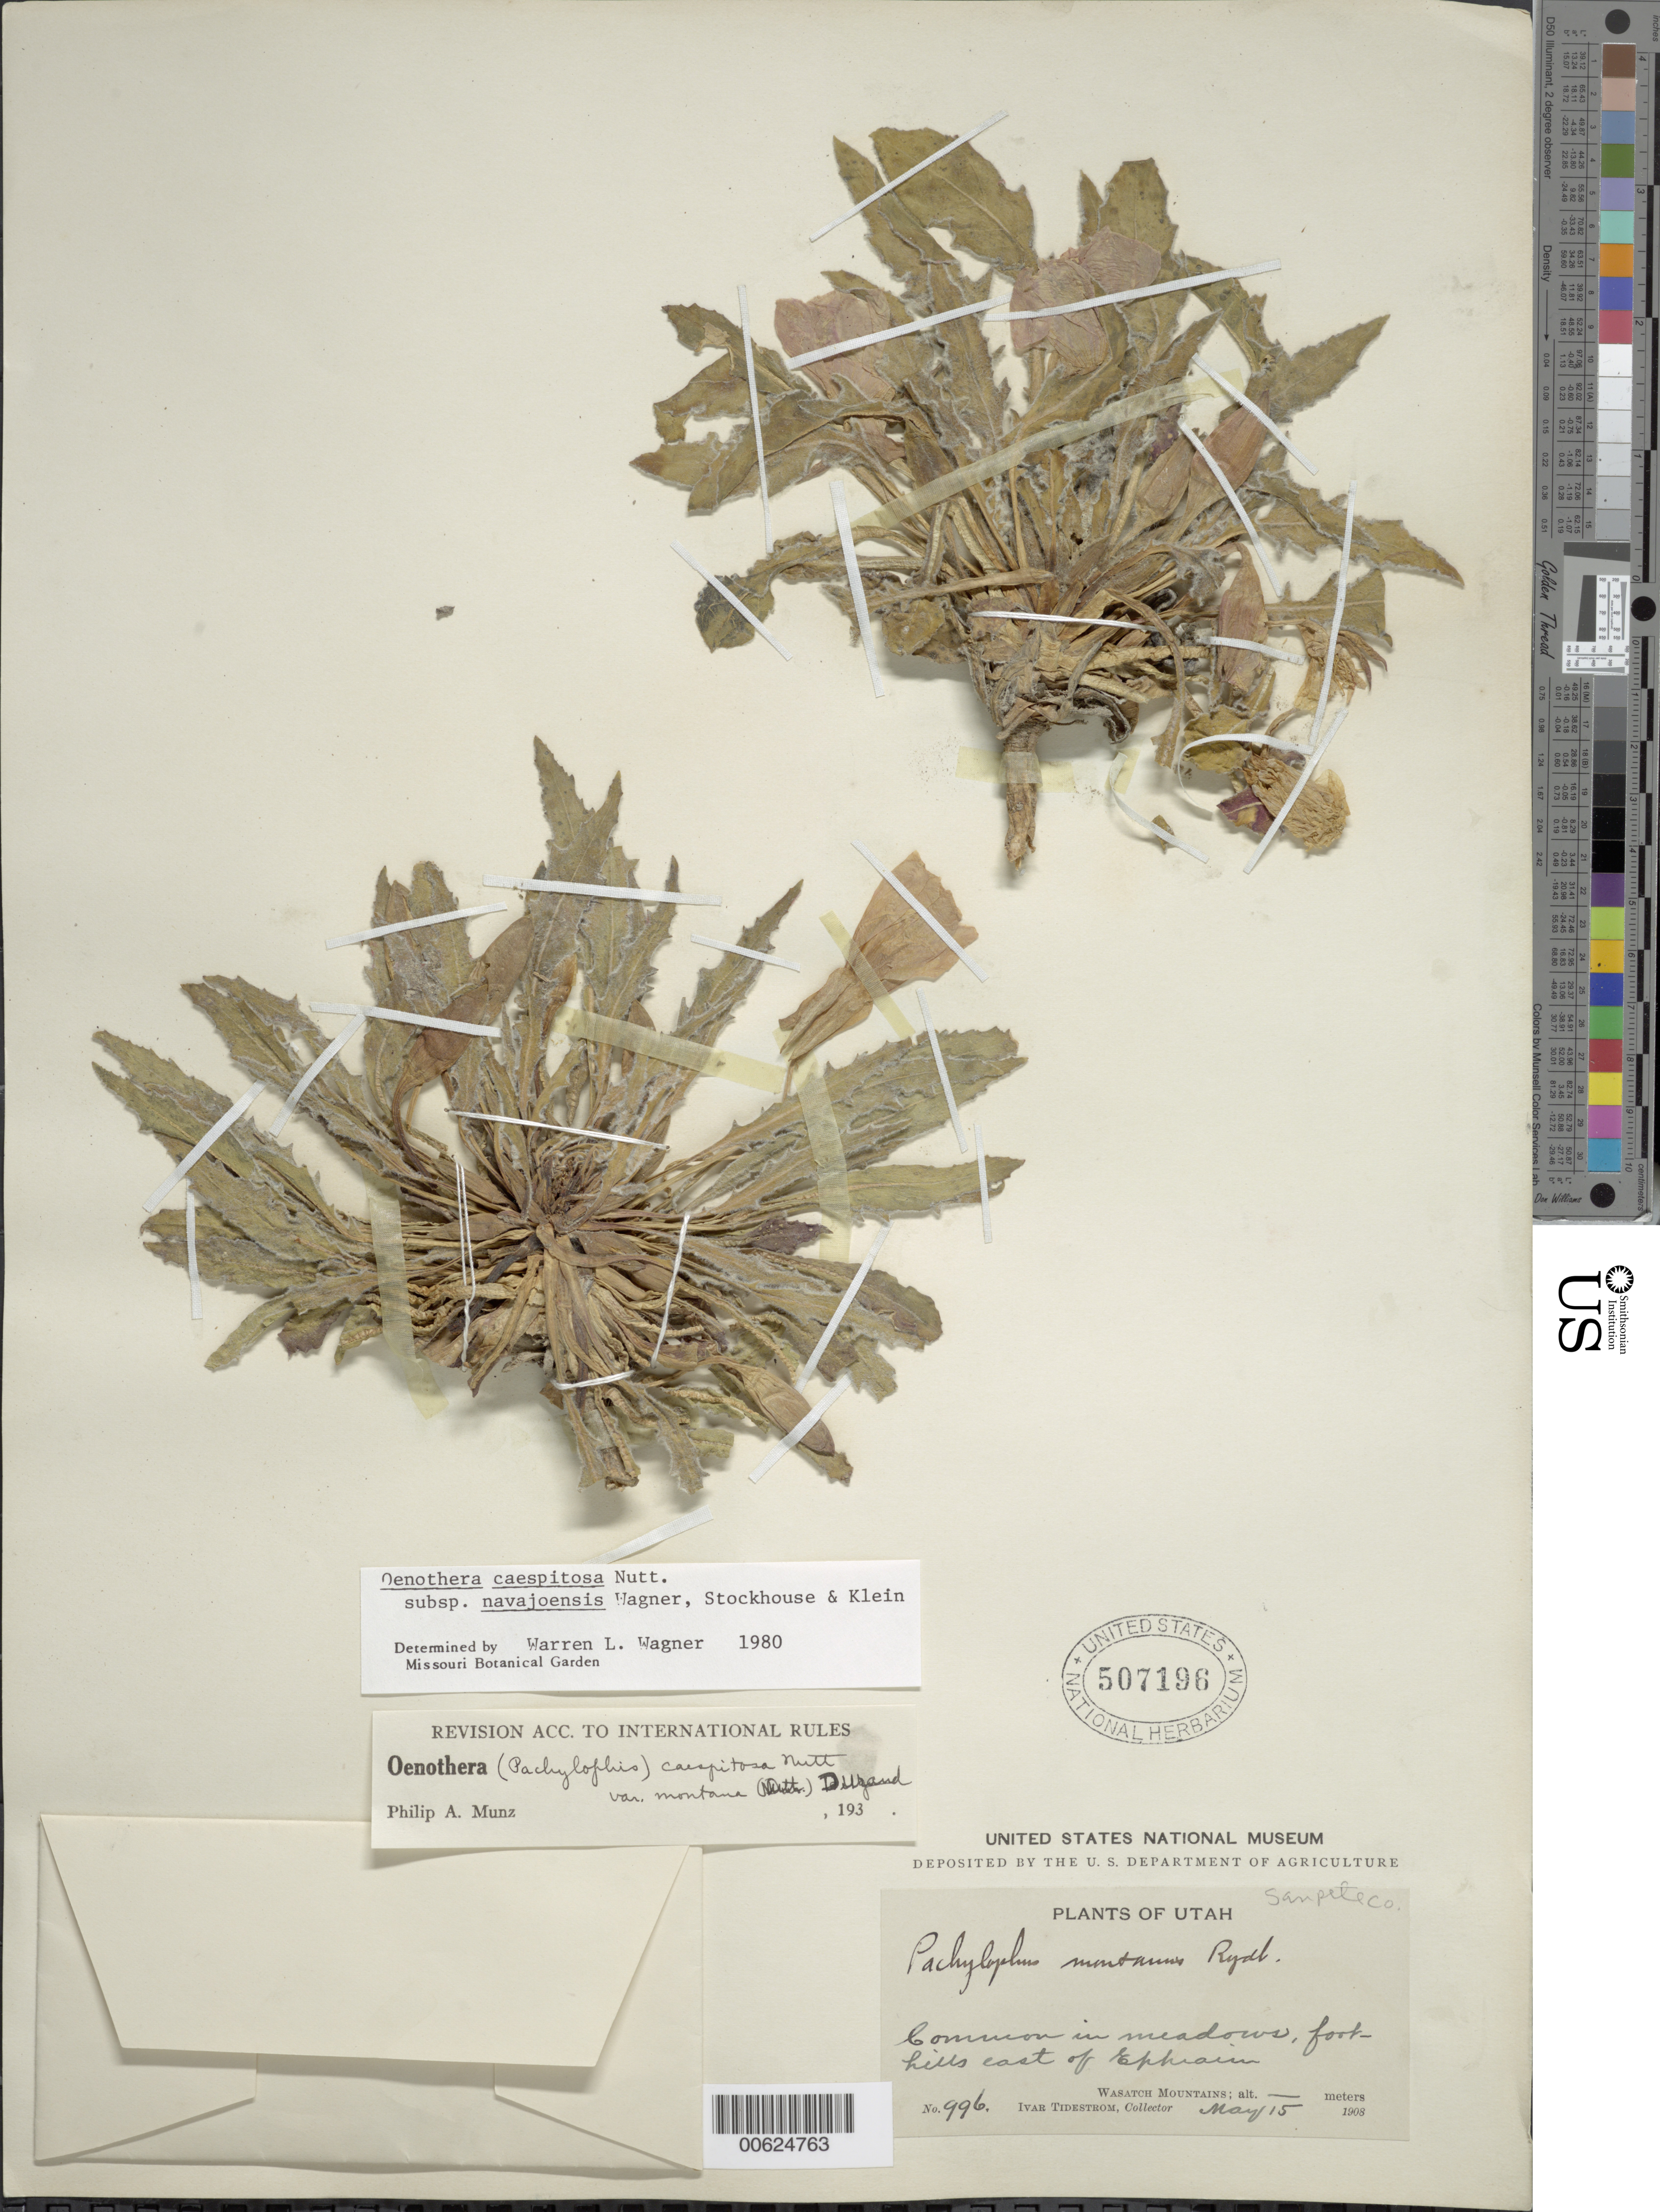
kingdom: Plantae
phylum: Tracheophyta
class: Magnoliopsida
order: Myrtales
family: Onagraceae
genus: Oenothera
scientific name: Oenothera cespitosa subsp. navajoensis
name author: W.L. Wagner et al.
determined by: Wagner, W. L., (BOT), Smithsonian Institution - National Museum of Natural History (UNITED STATES)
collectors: I. F. Tidestrom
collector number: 996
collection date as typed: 15 May 1908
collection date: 1908-05-15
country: United States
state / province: Utah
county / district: Sanpete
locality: E of Ephraim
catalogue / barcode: US 507196